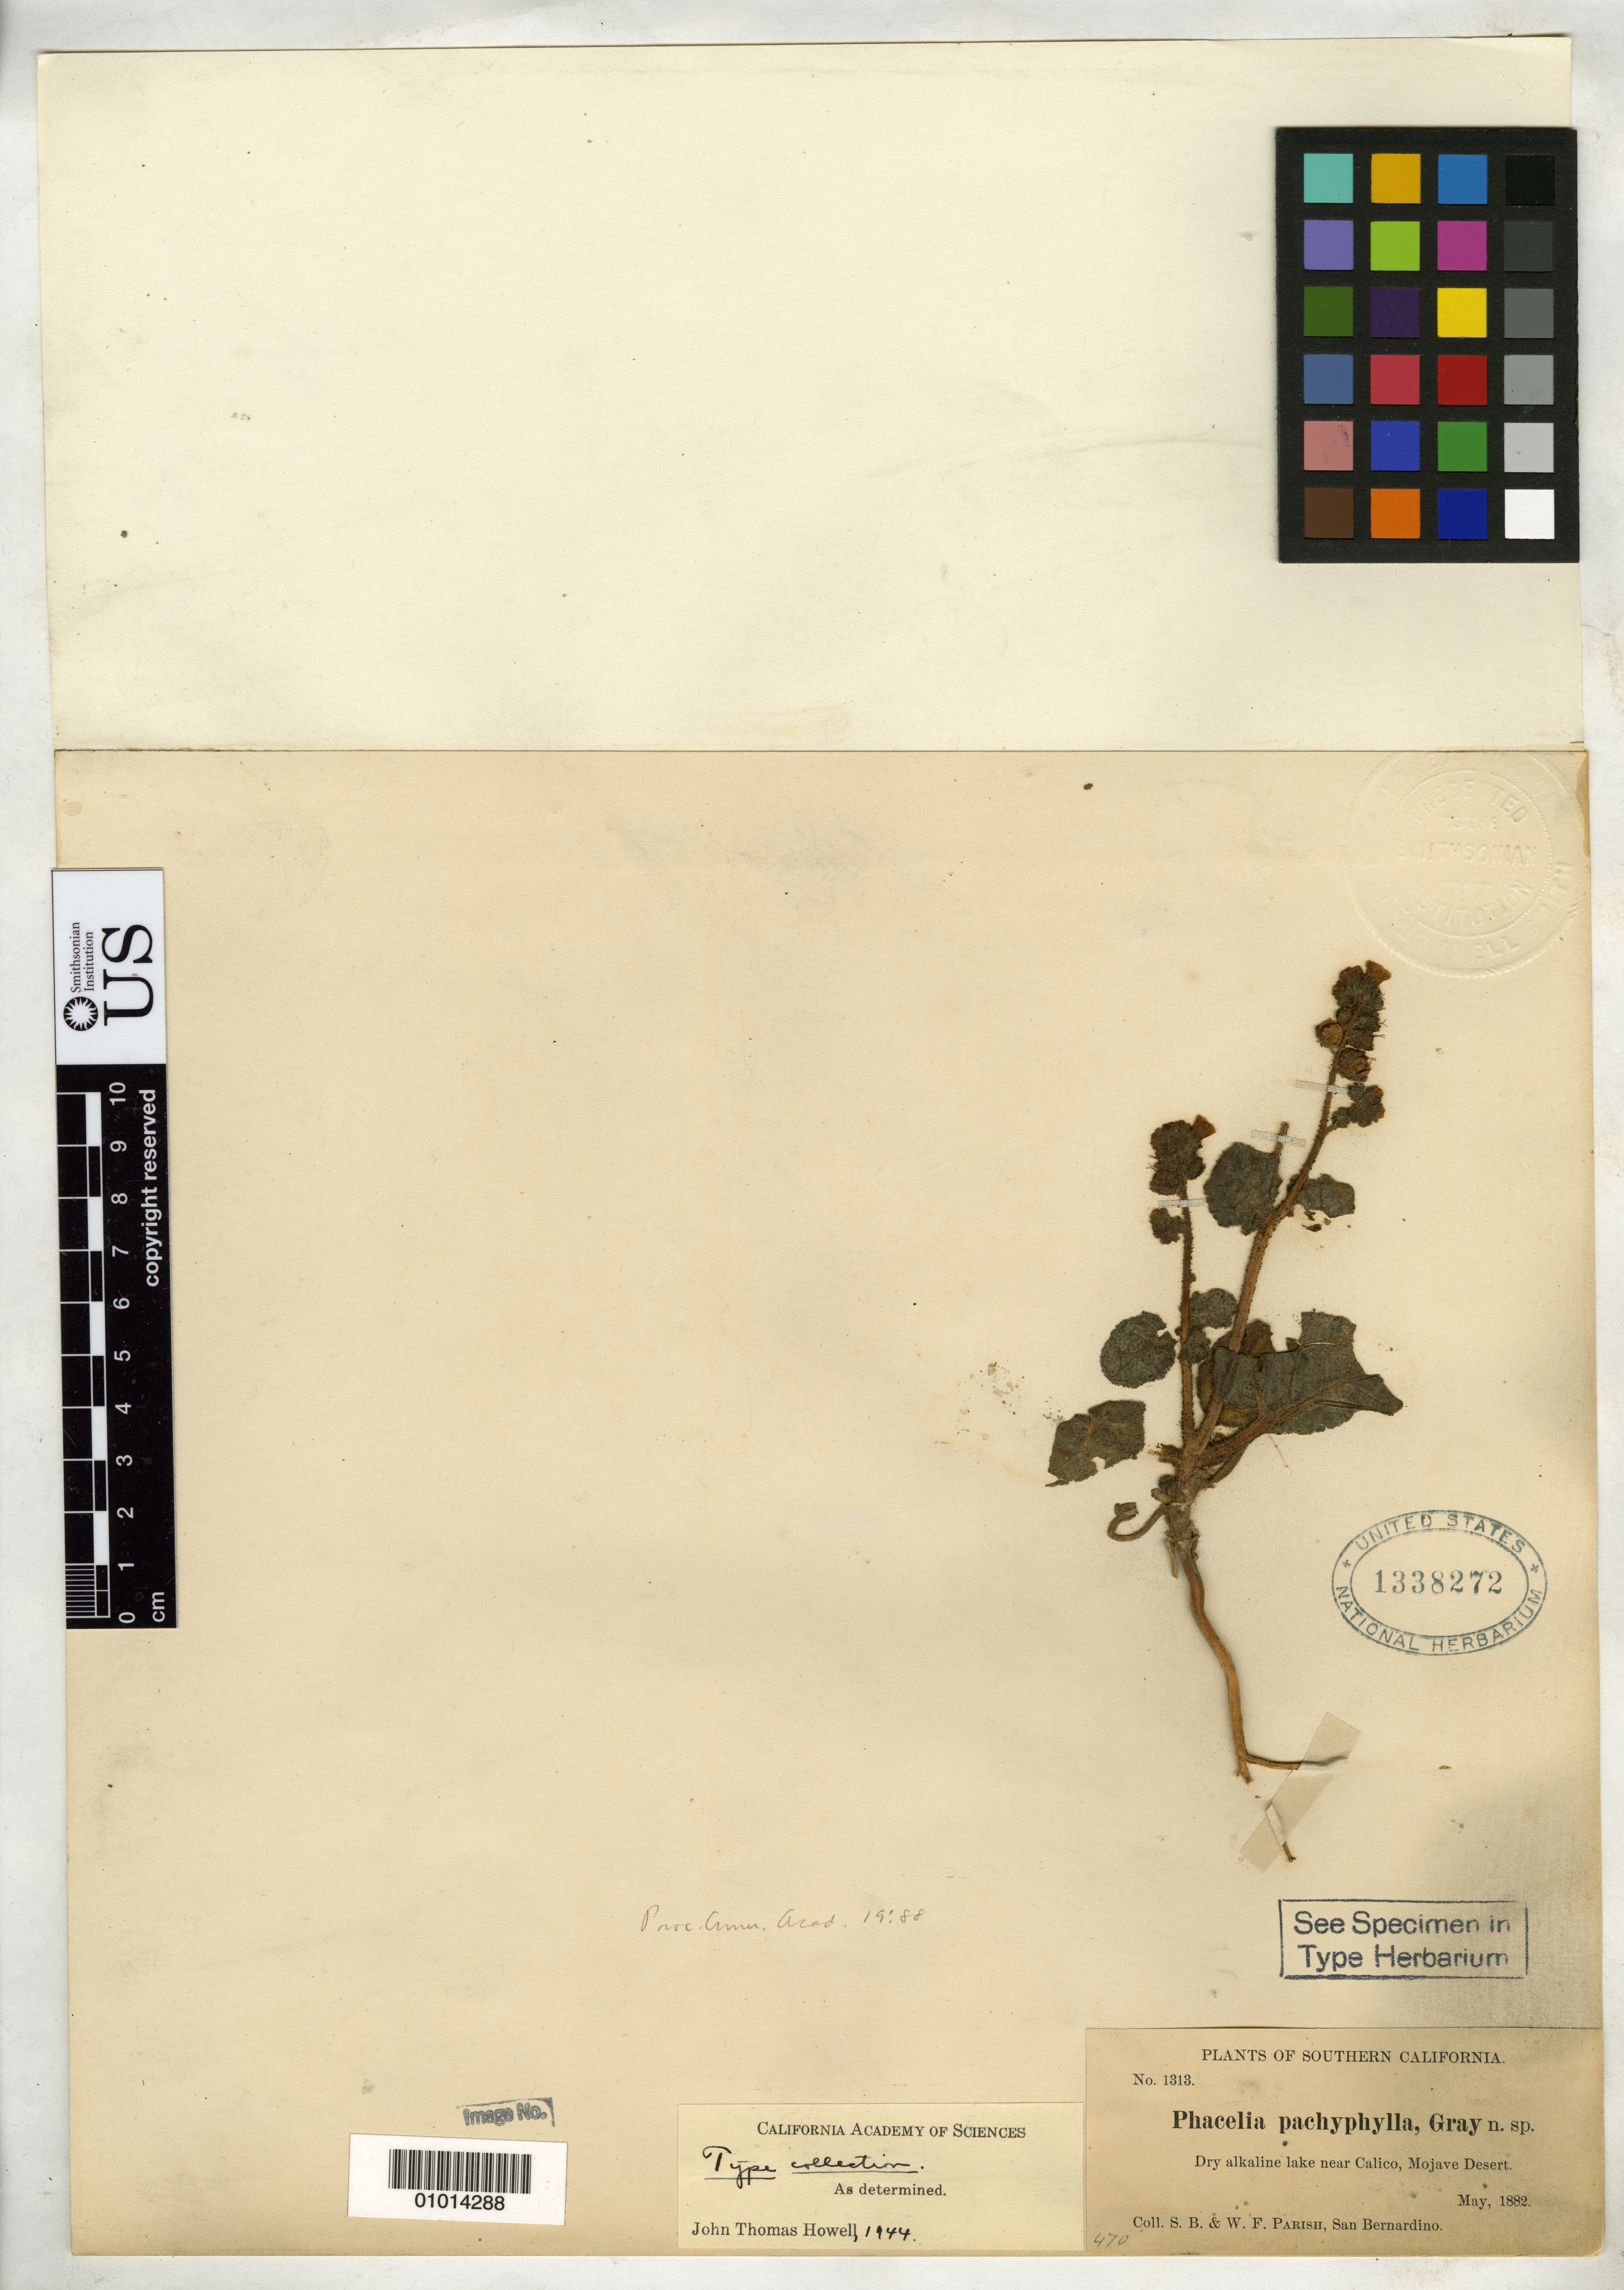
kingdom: Plantae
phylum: Tracheophyta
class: Magnoliopsida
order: Boraginales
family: Hydrophyllaceae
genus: Phacelia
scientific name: Phacelia pachyphylla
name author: A. Gray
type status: Isotype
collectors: S. B. Parish & W. F. Parish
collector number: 1313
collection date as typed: May 1882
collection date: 1882-05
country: United States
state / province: California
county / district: San Bernardino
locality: Dry alkaline lake near Calico, Mohave Desert.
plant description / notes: Specimen ex John Donnell Smith herbarium.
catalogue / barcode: US 1338272